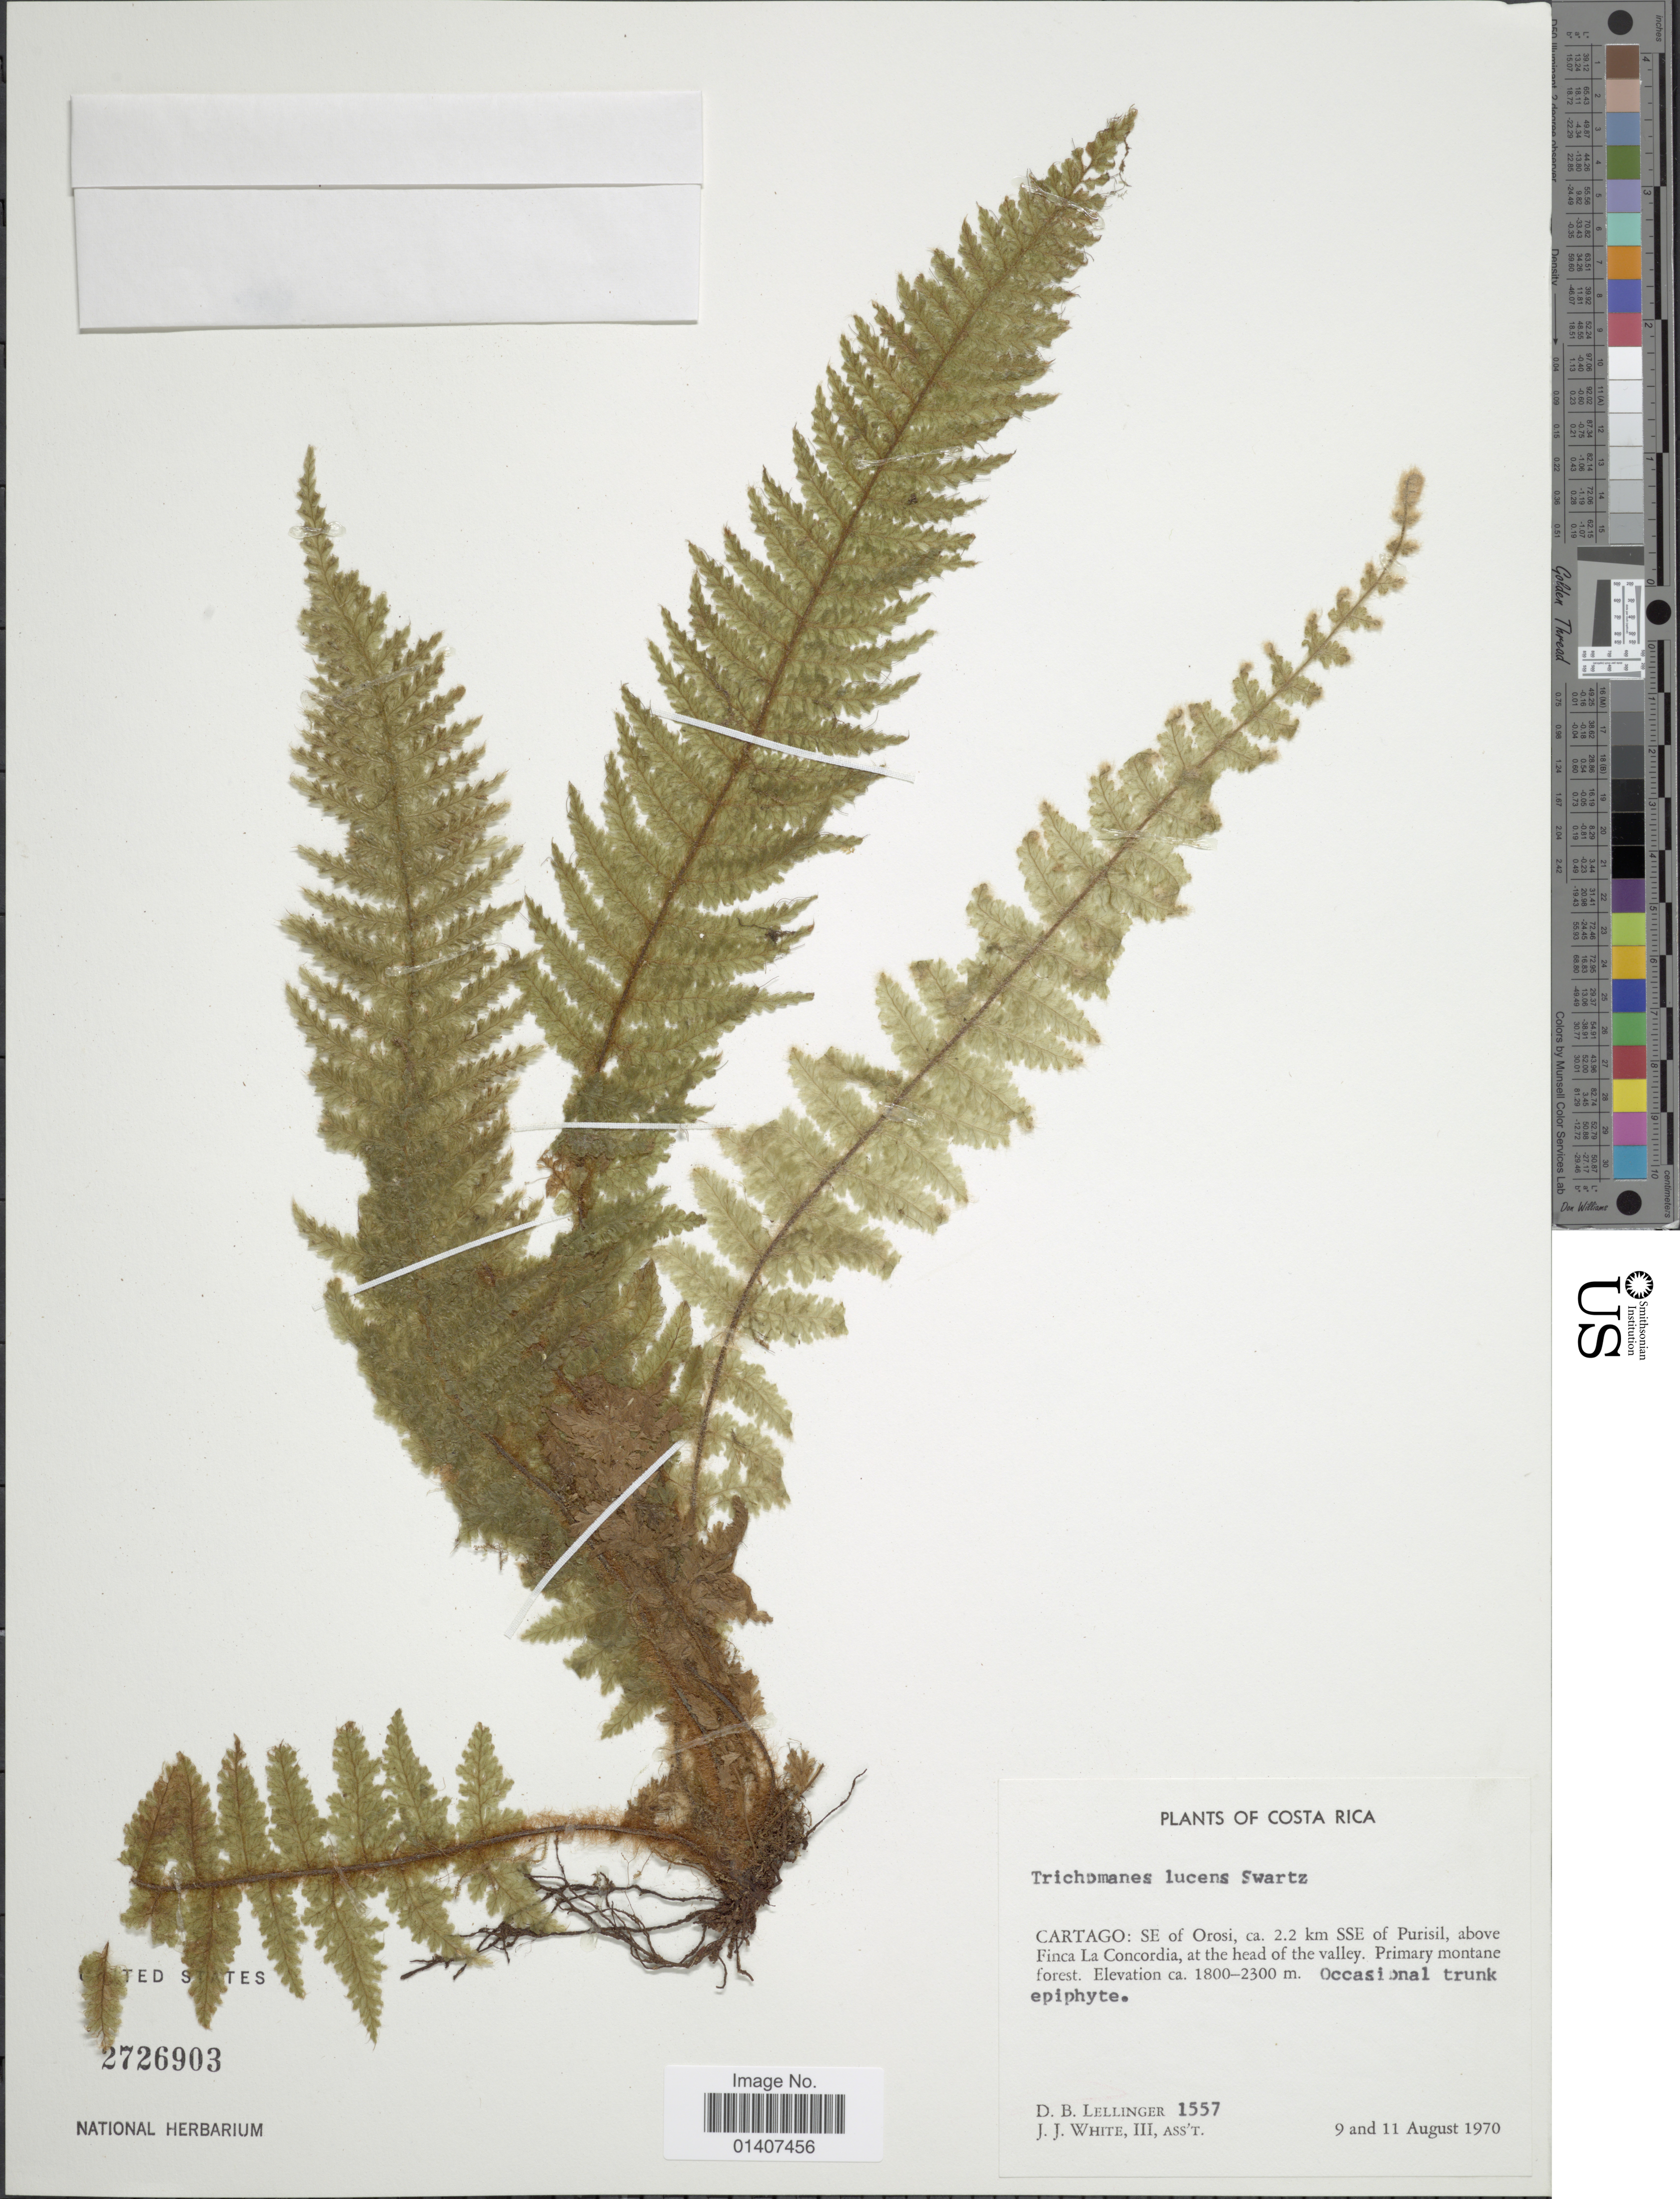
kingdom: Plantae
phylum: Tracheophyta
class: Polypodiopsida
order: Hymenophyllales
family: Hymenophyllaceae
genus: Trichomanes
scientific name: Trichomanes lucens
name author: Sw.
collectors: D. B. Lellinger & J. J. White III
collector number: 1557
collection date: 1970-08-09/1970-08-11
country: Costa Rica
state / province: Cartago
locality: Cartago: SE of Orosi, ca. 2.2. km SSE of Purisil, above Finca La Concordia, at the head of the valley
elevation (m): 1800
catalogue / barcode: US 2726903